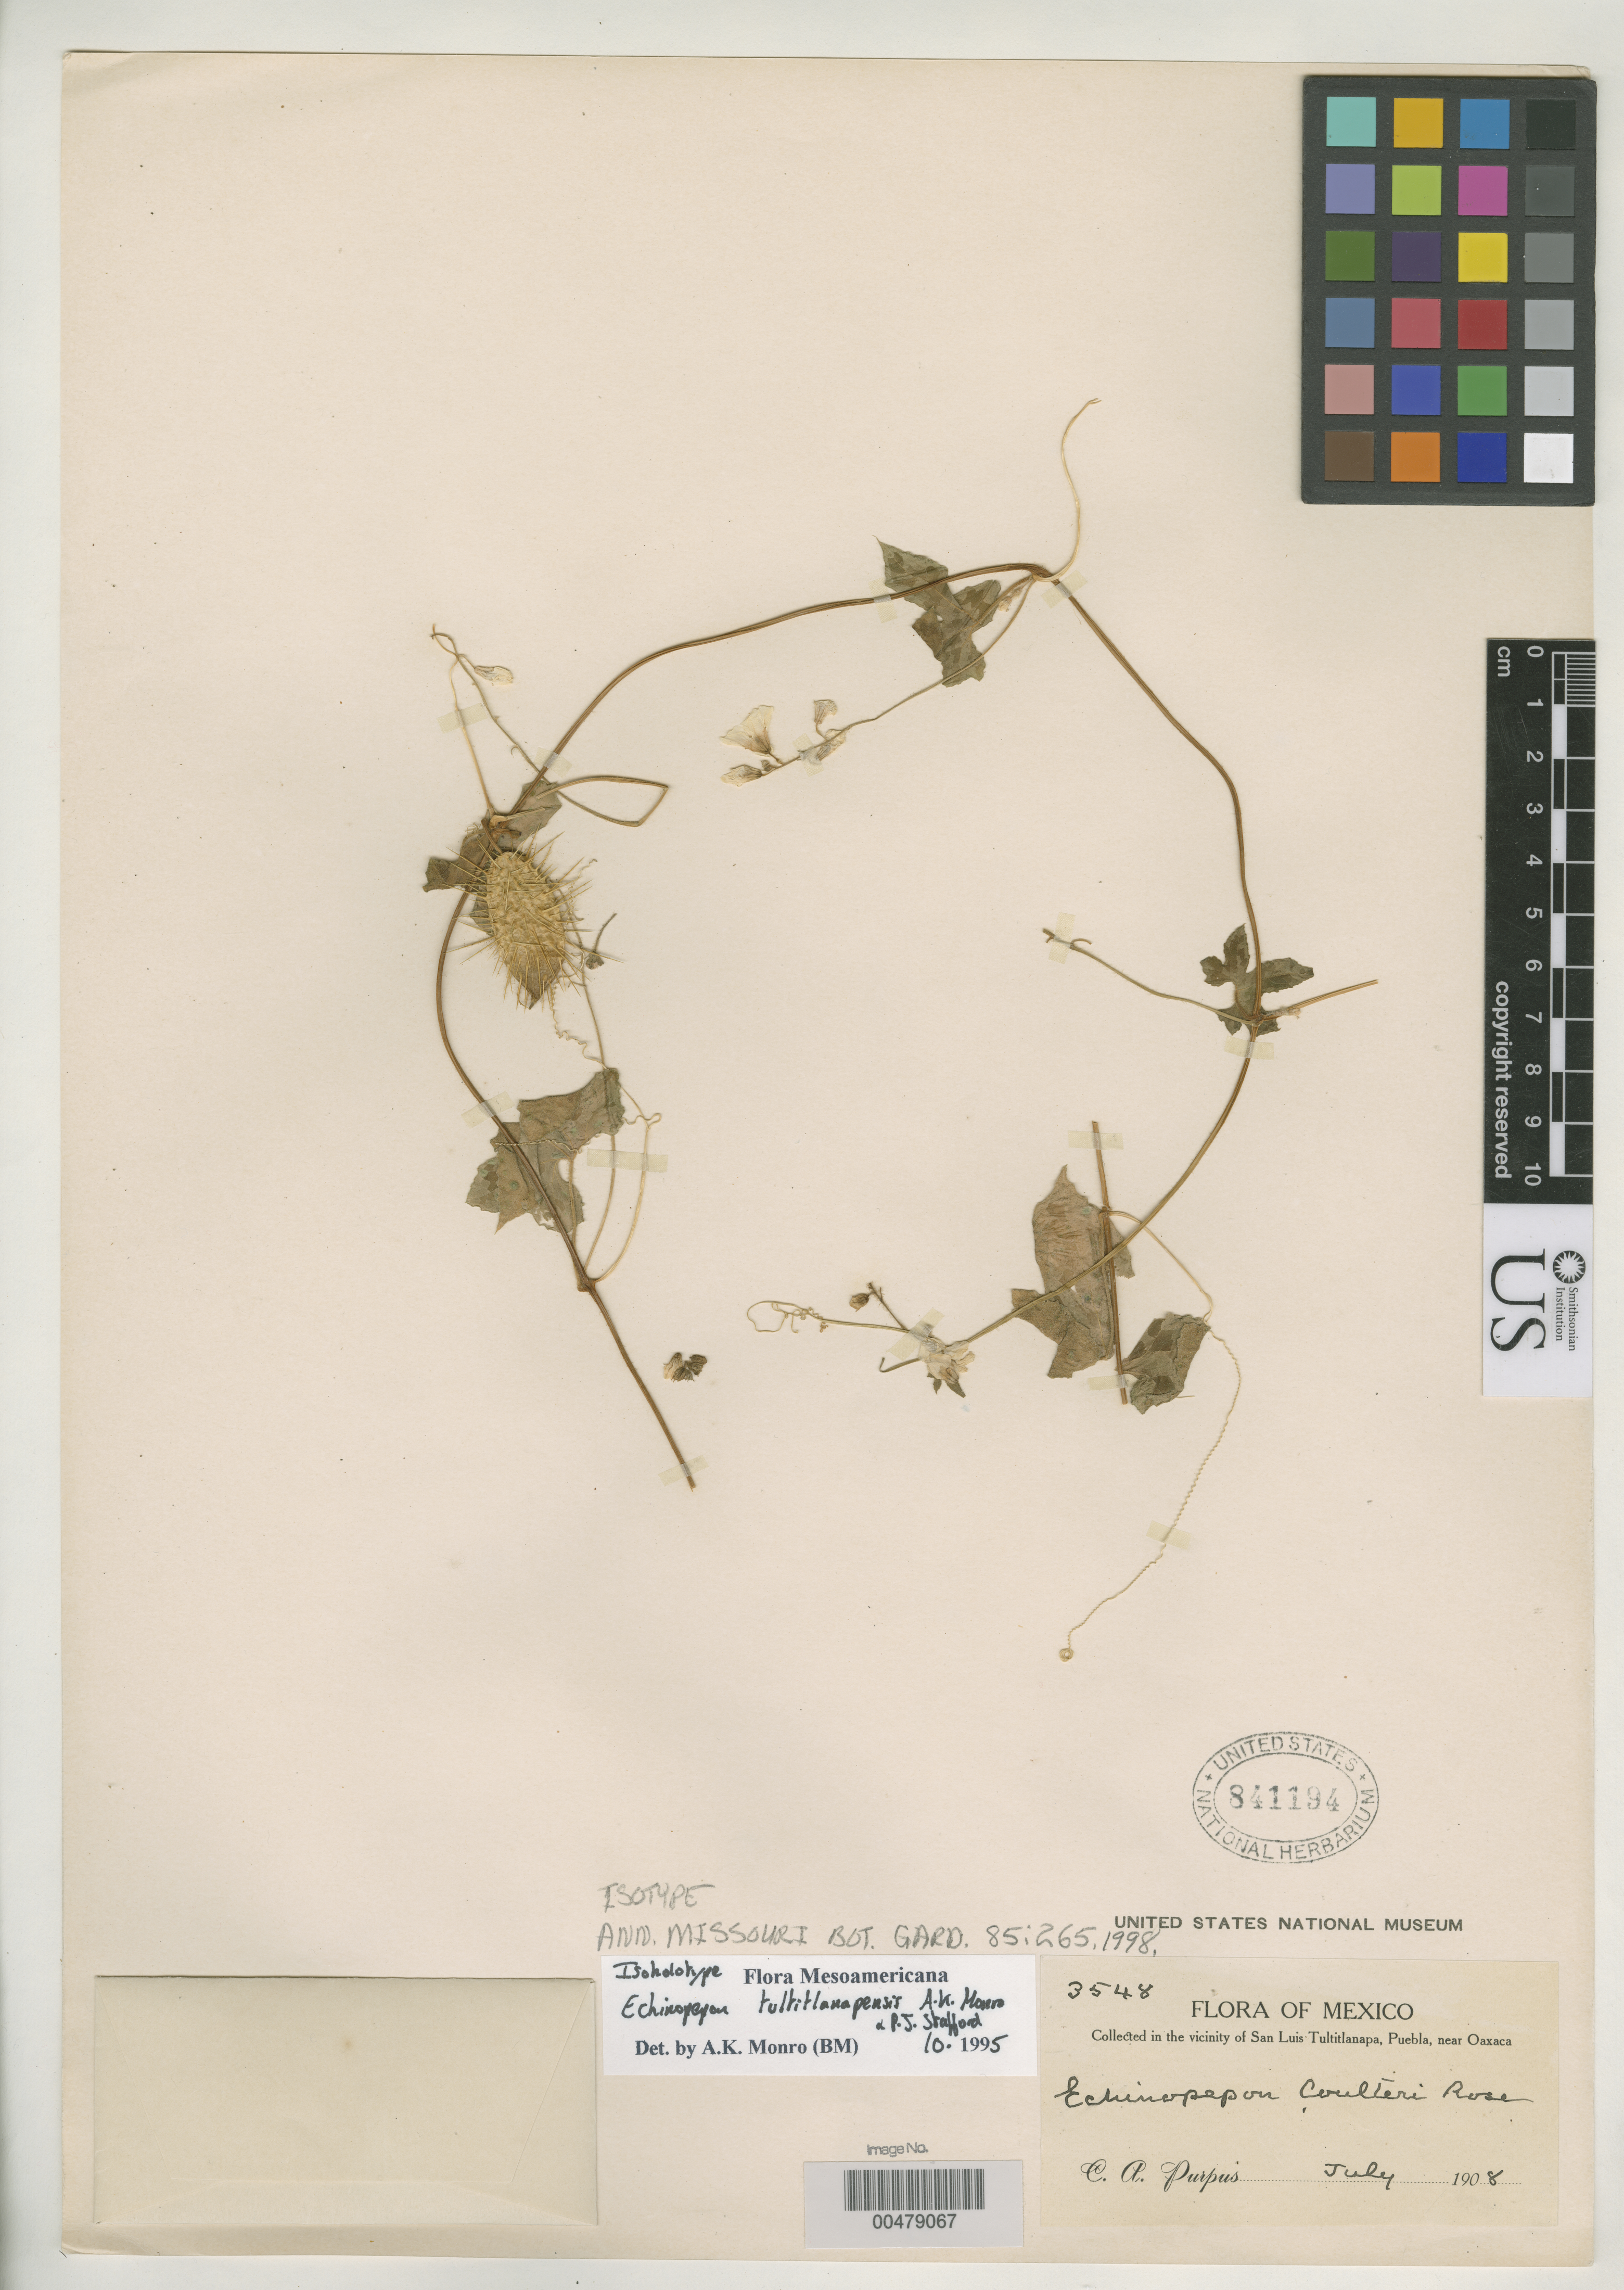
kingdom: Plantae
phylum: Tracheophyta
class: Magnoliopsida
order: Cucurbitales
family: Cucurbitaceae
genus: Echinopepon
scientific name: Echinopepon tultitanapensis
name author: A. K. Monro & Stafford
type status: Isotype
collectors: C. A. Purpus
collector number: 3548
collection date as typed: Jul 1908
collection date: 1908-07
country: Mexico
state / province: Puebla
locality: Vicinity of San Luis Tultitlanama, near Oaxaca.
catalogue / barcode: US 841194